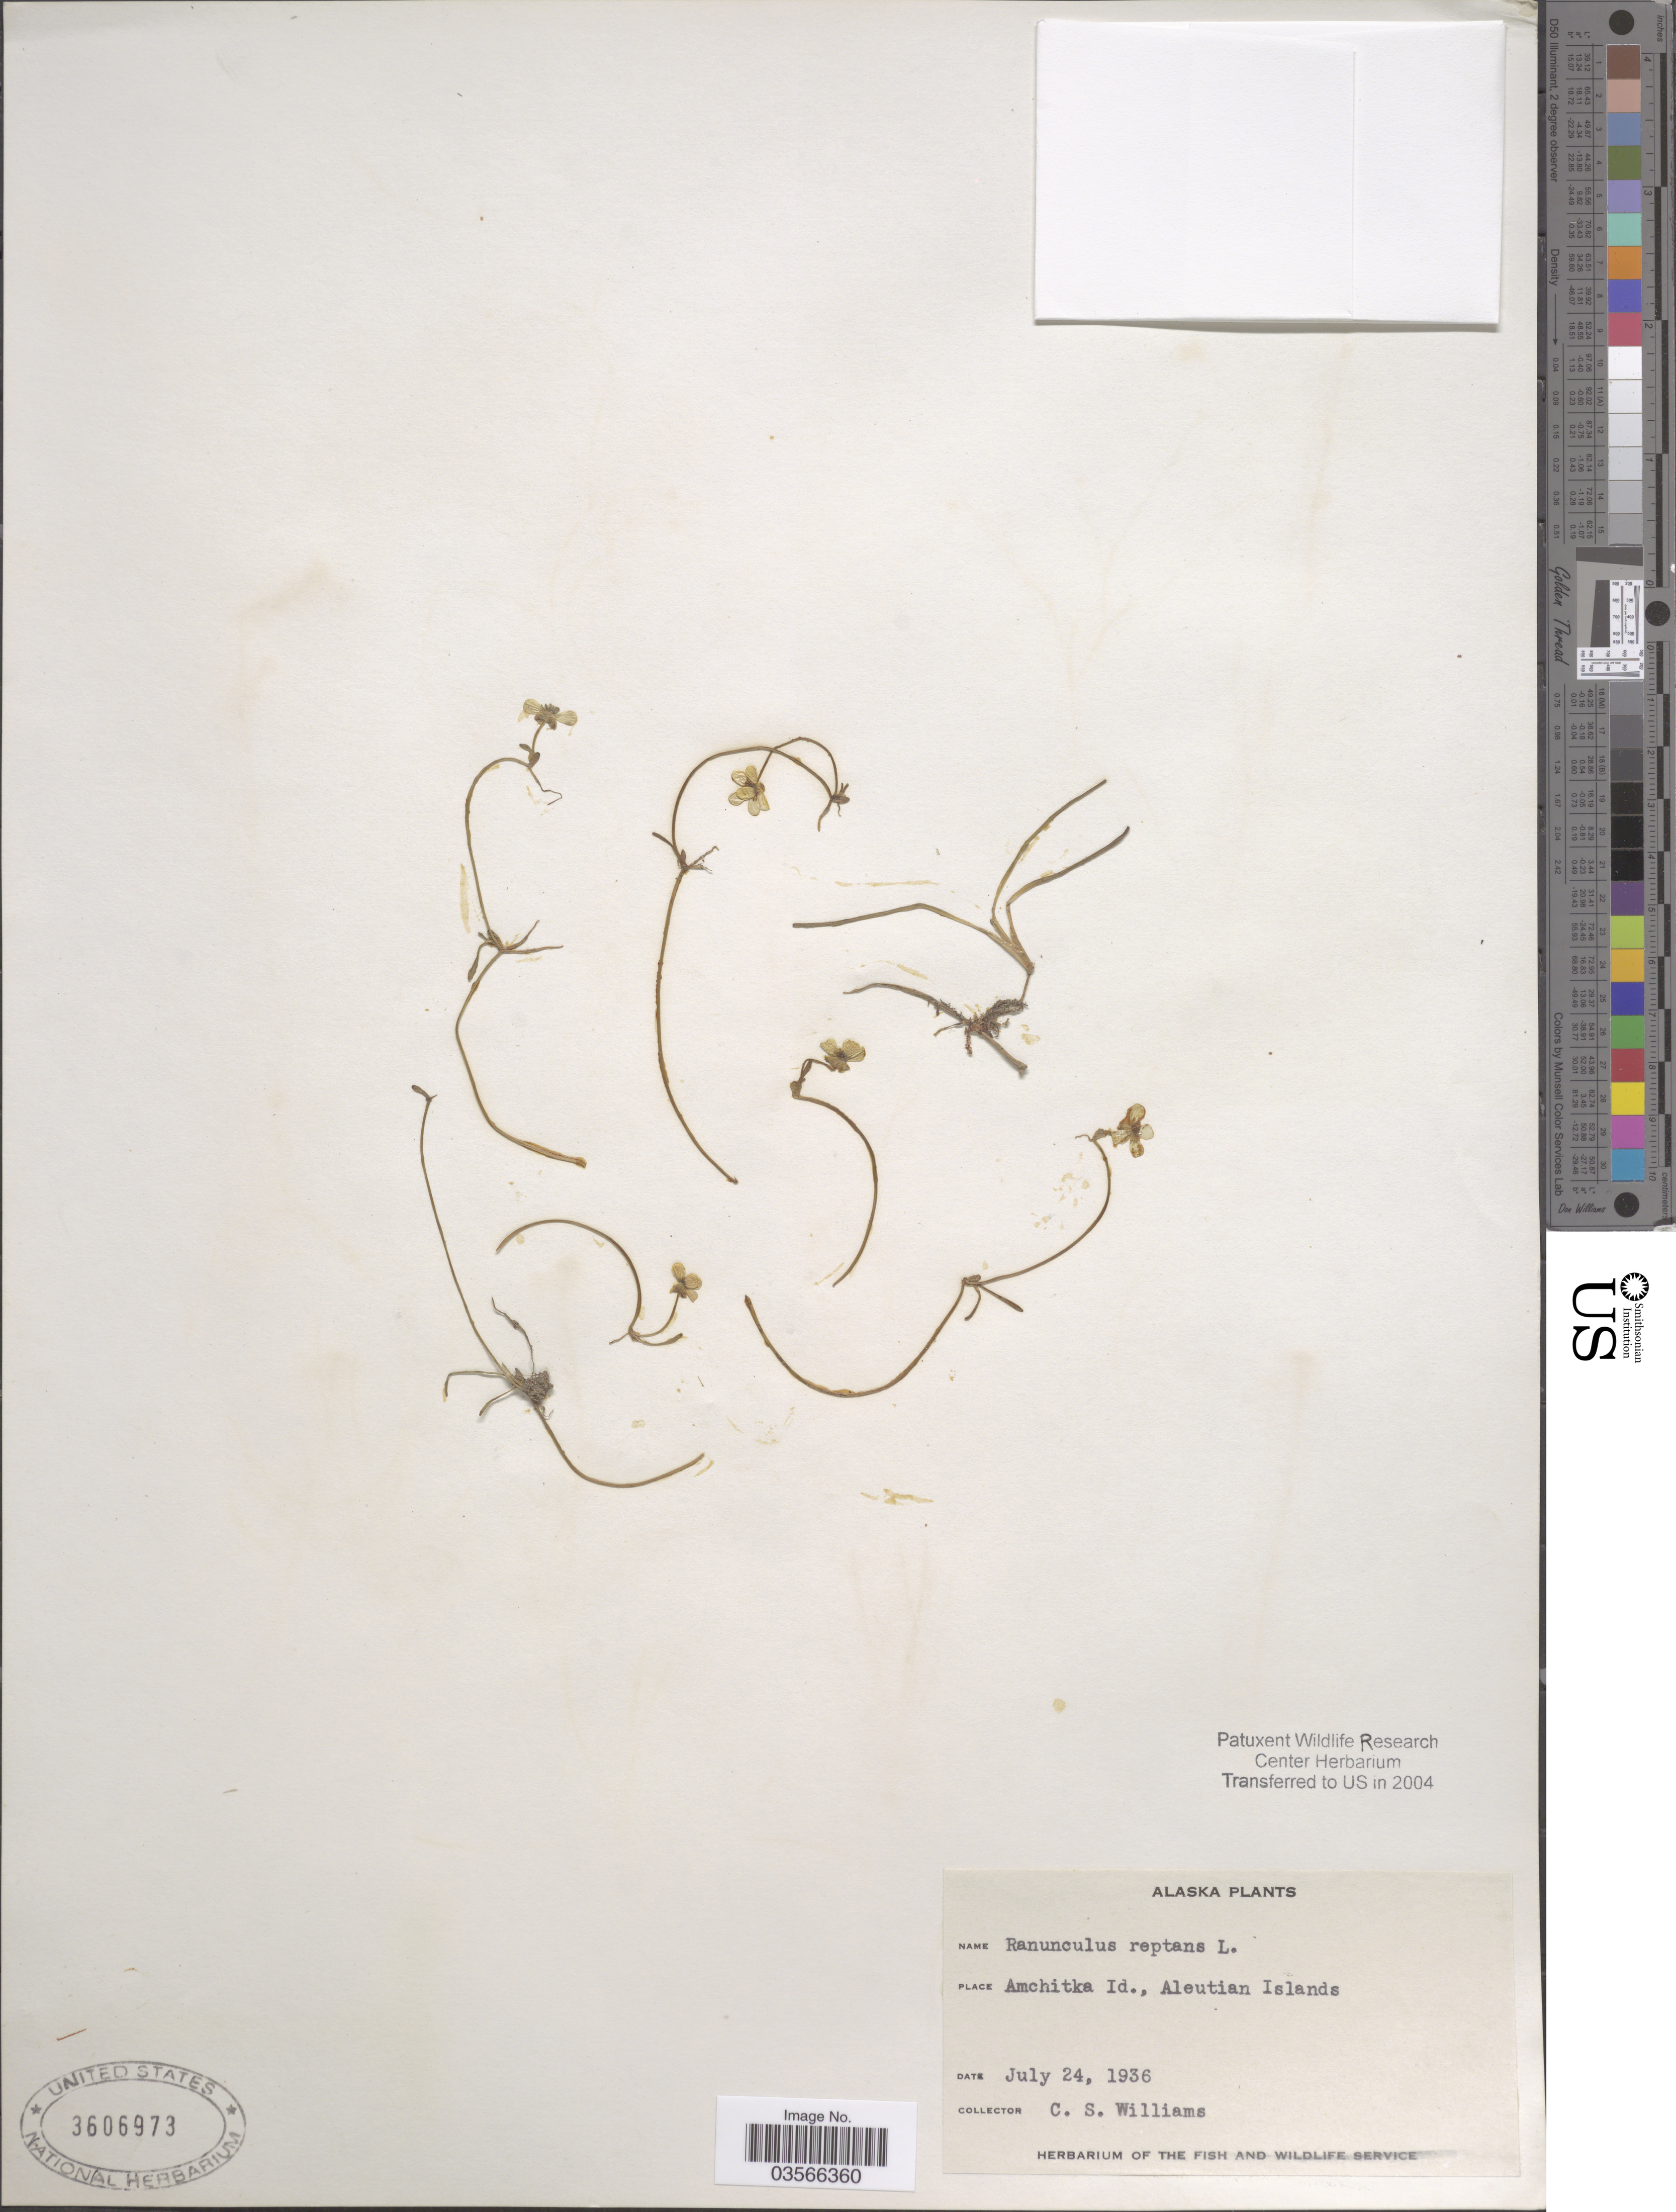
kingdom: Plantae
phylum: Tracheophyta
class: Magnoliopsida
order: Ranunculales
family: Ranunculaceae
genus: Ranunculus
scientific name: Ranunculus flammula var. filiformis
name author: (Michx.) Hook.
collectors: C. Williams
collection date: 1936-07-24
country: United States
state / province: Alaska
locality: Amchitka Id., Aleutian Islands.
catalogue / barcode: US 3606973